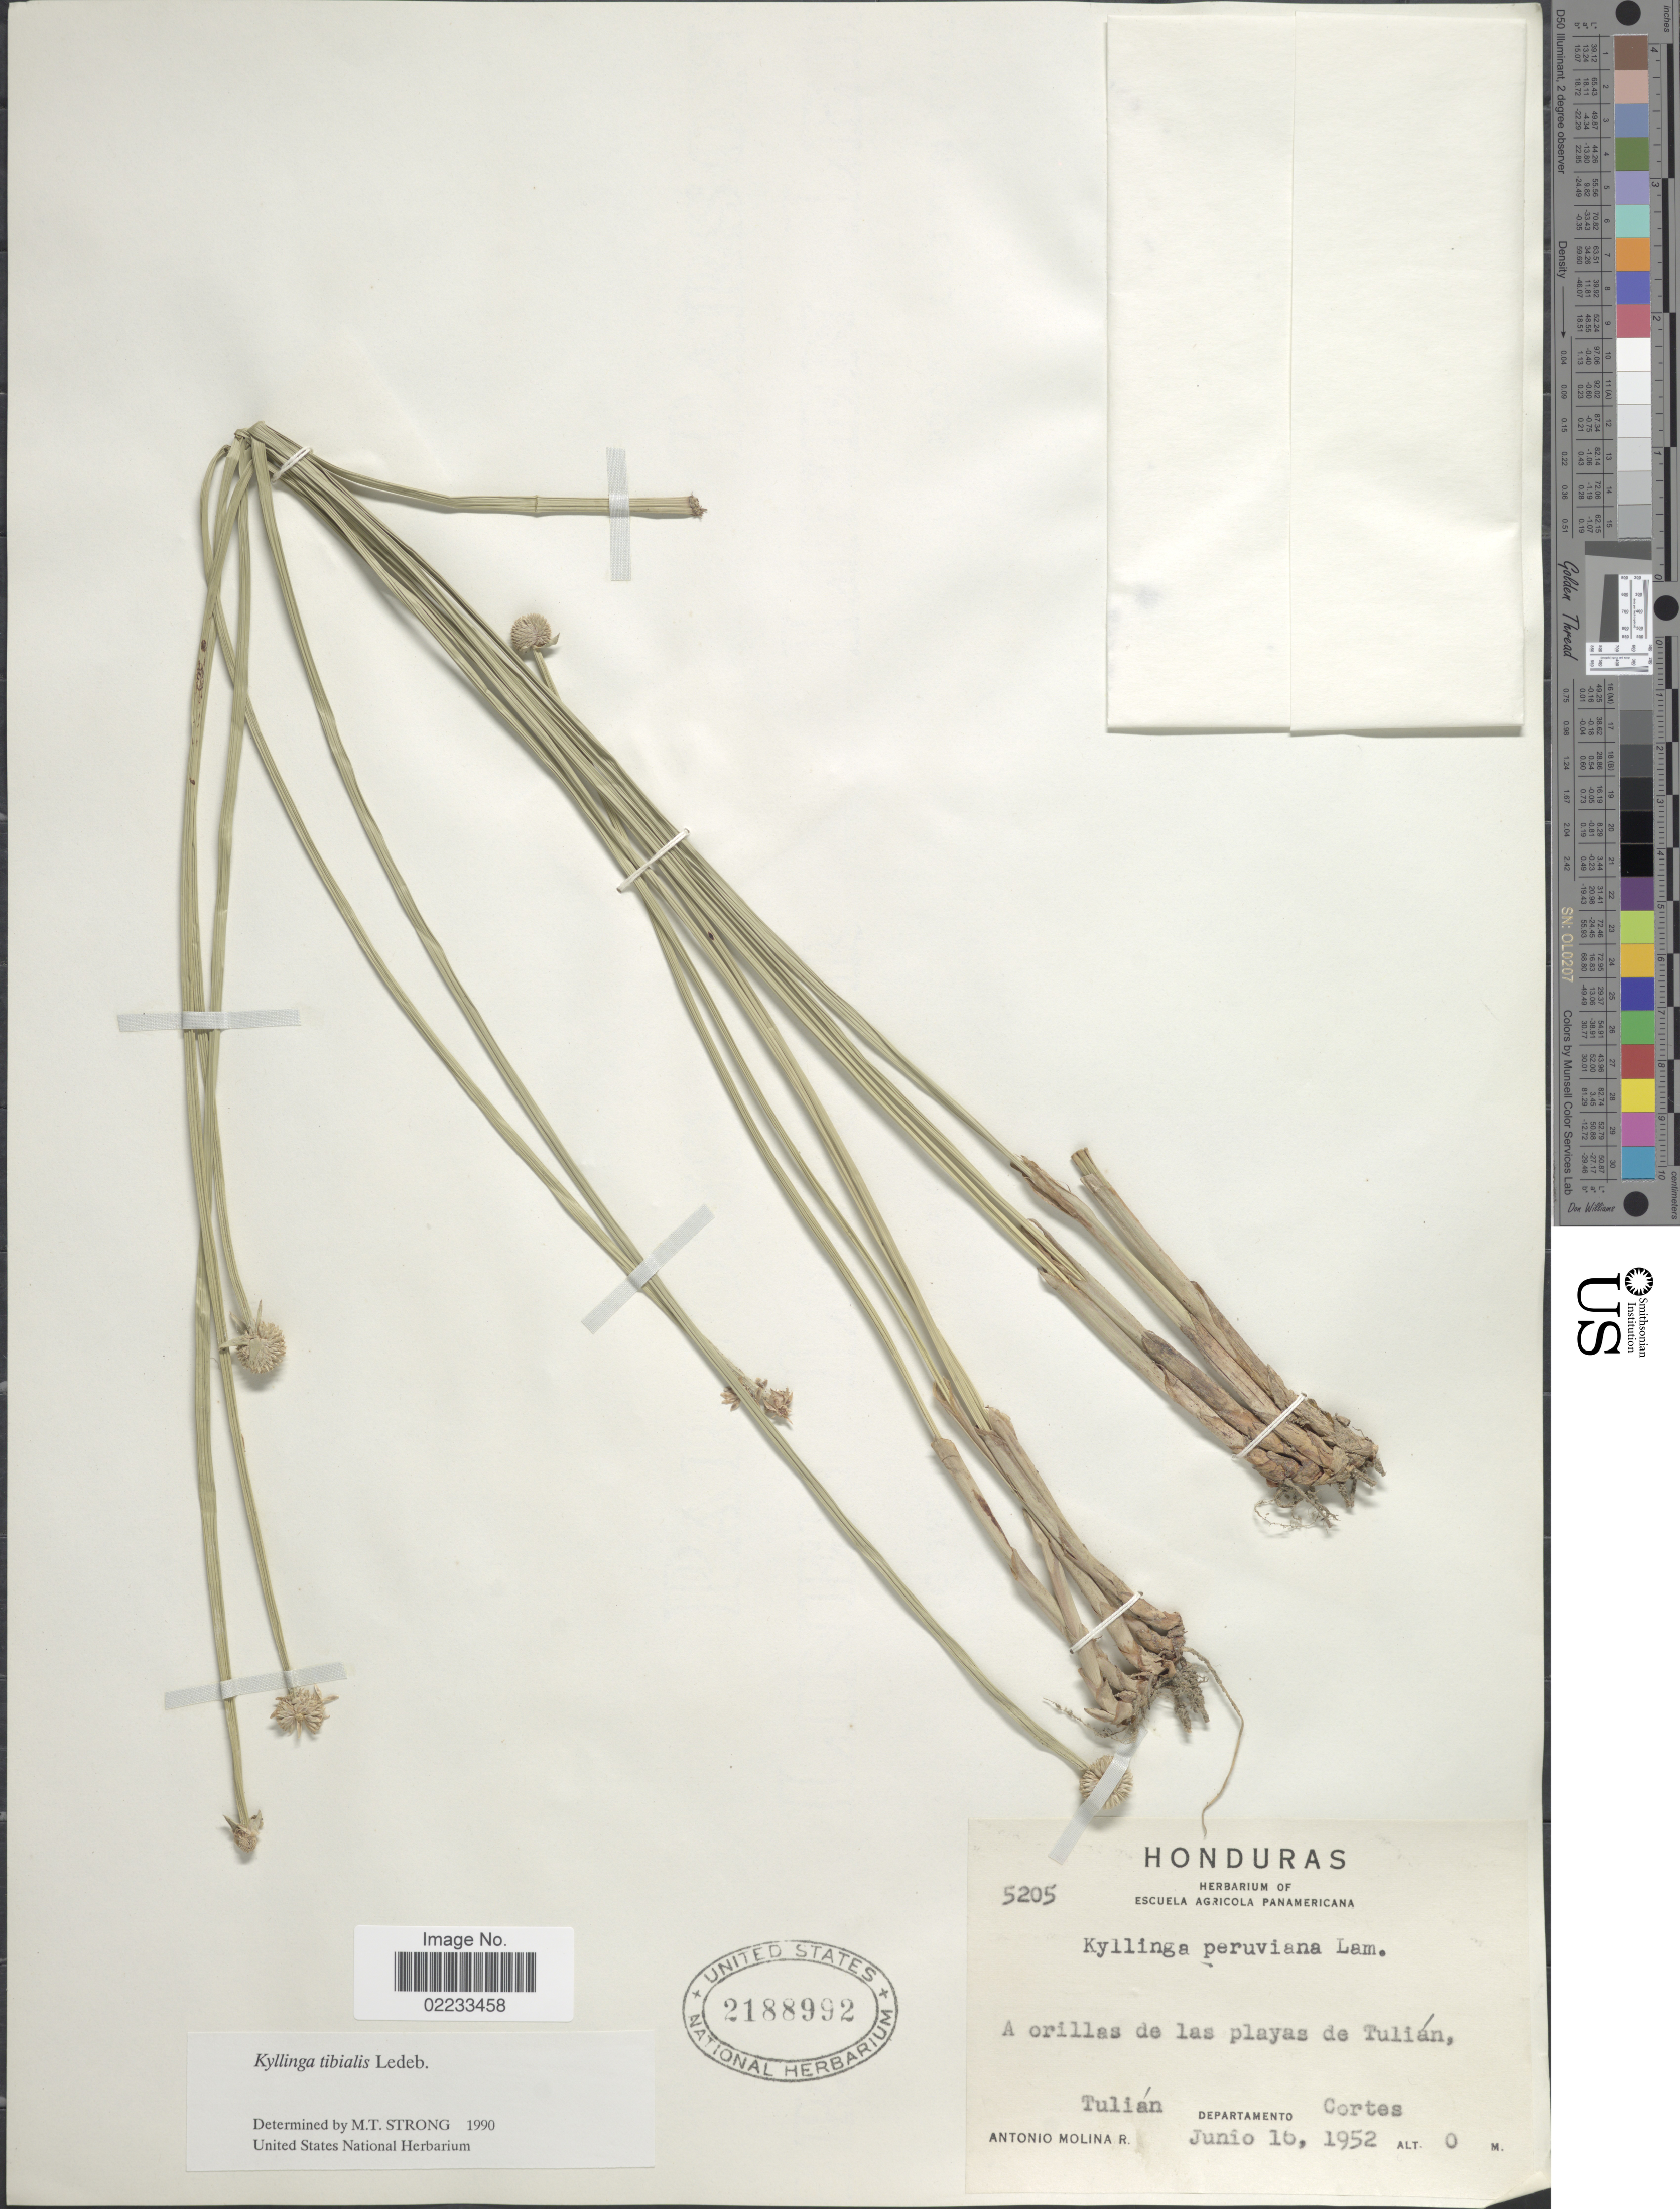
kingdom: Plantae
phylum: Tracheophyta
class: Liliopsida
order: Poales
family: Cyperaceae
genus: Cyperus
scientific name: Cyperus tibialis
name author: (Poit. ex Ledeb.) Govaerts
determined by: Strong, Mark T., (BOT), Smithsonian Institution - National Museum of Natural History (UNITED STATES)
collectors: A. Molina R.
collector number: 5205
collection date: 1952-06-16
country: Honduras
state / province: Cortés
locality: A orillas de las playas de Tulian, Tulian. Departamento Cortes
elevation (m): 0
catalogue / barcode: US 2188992